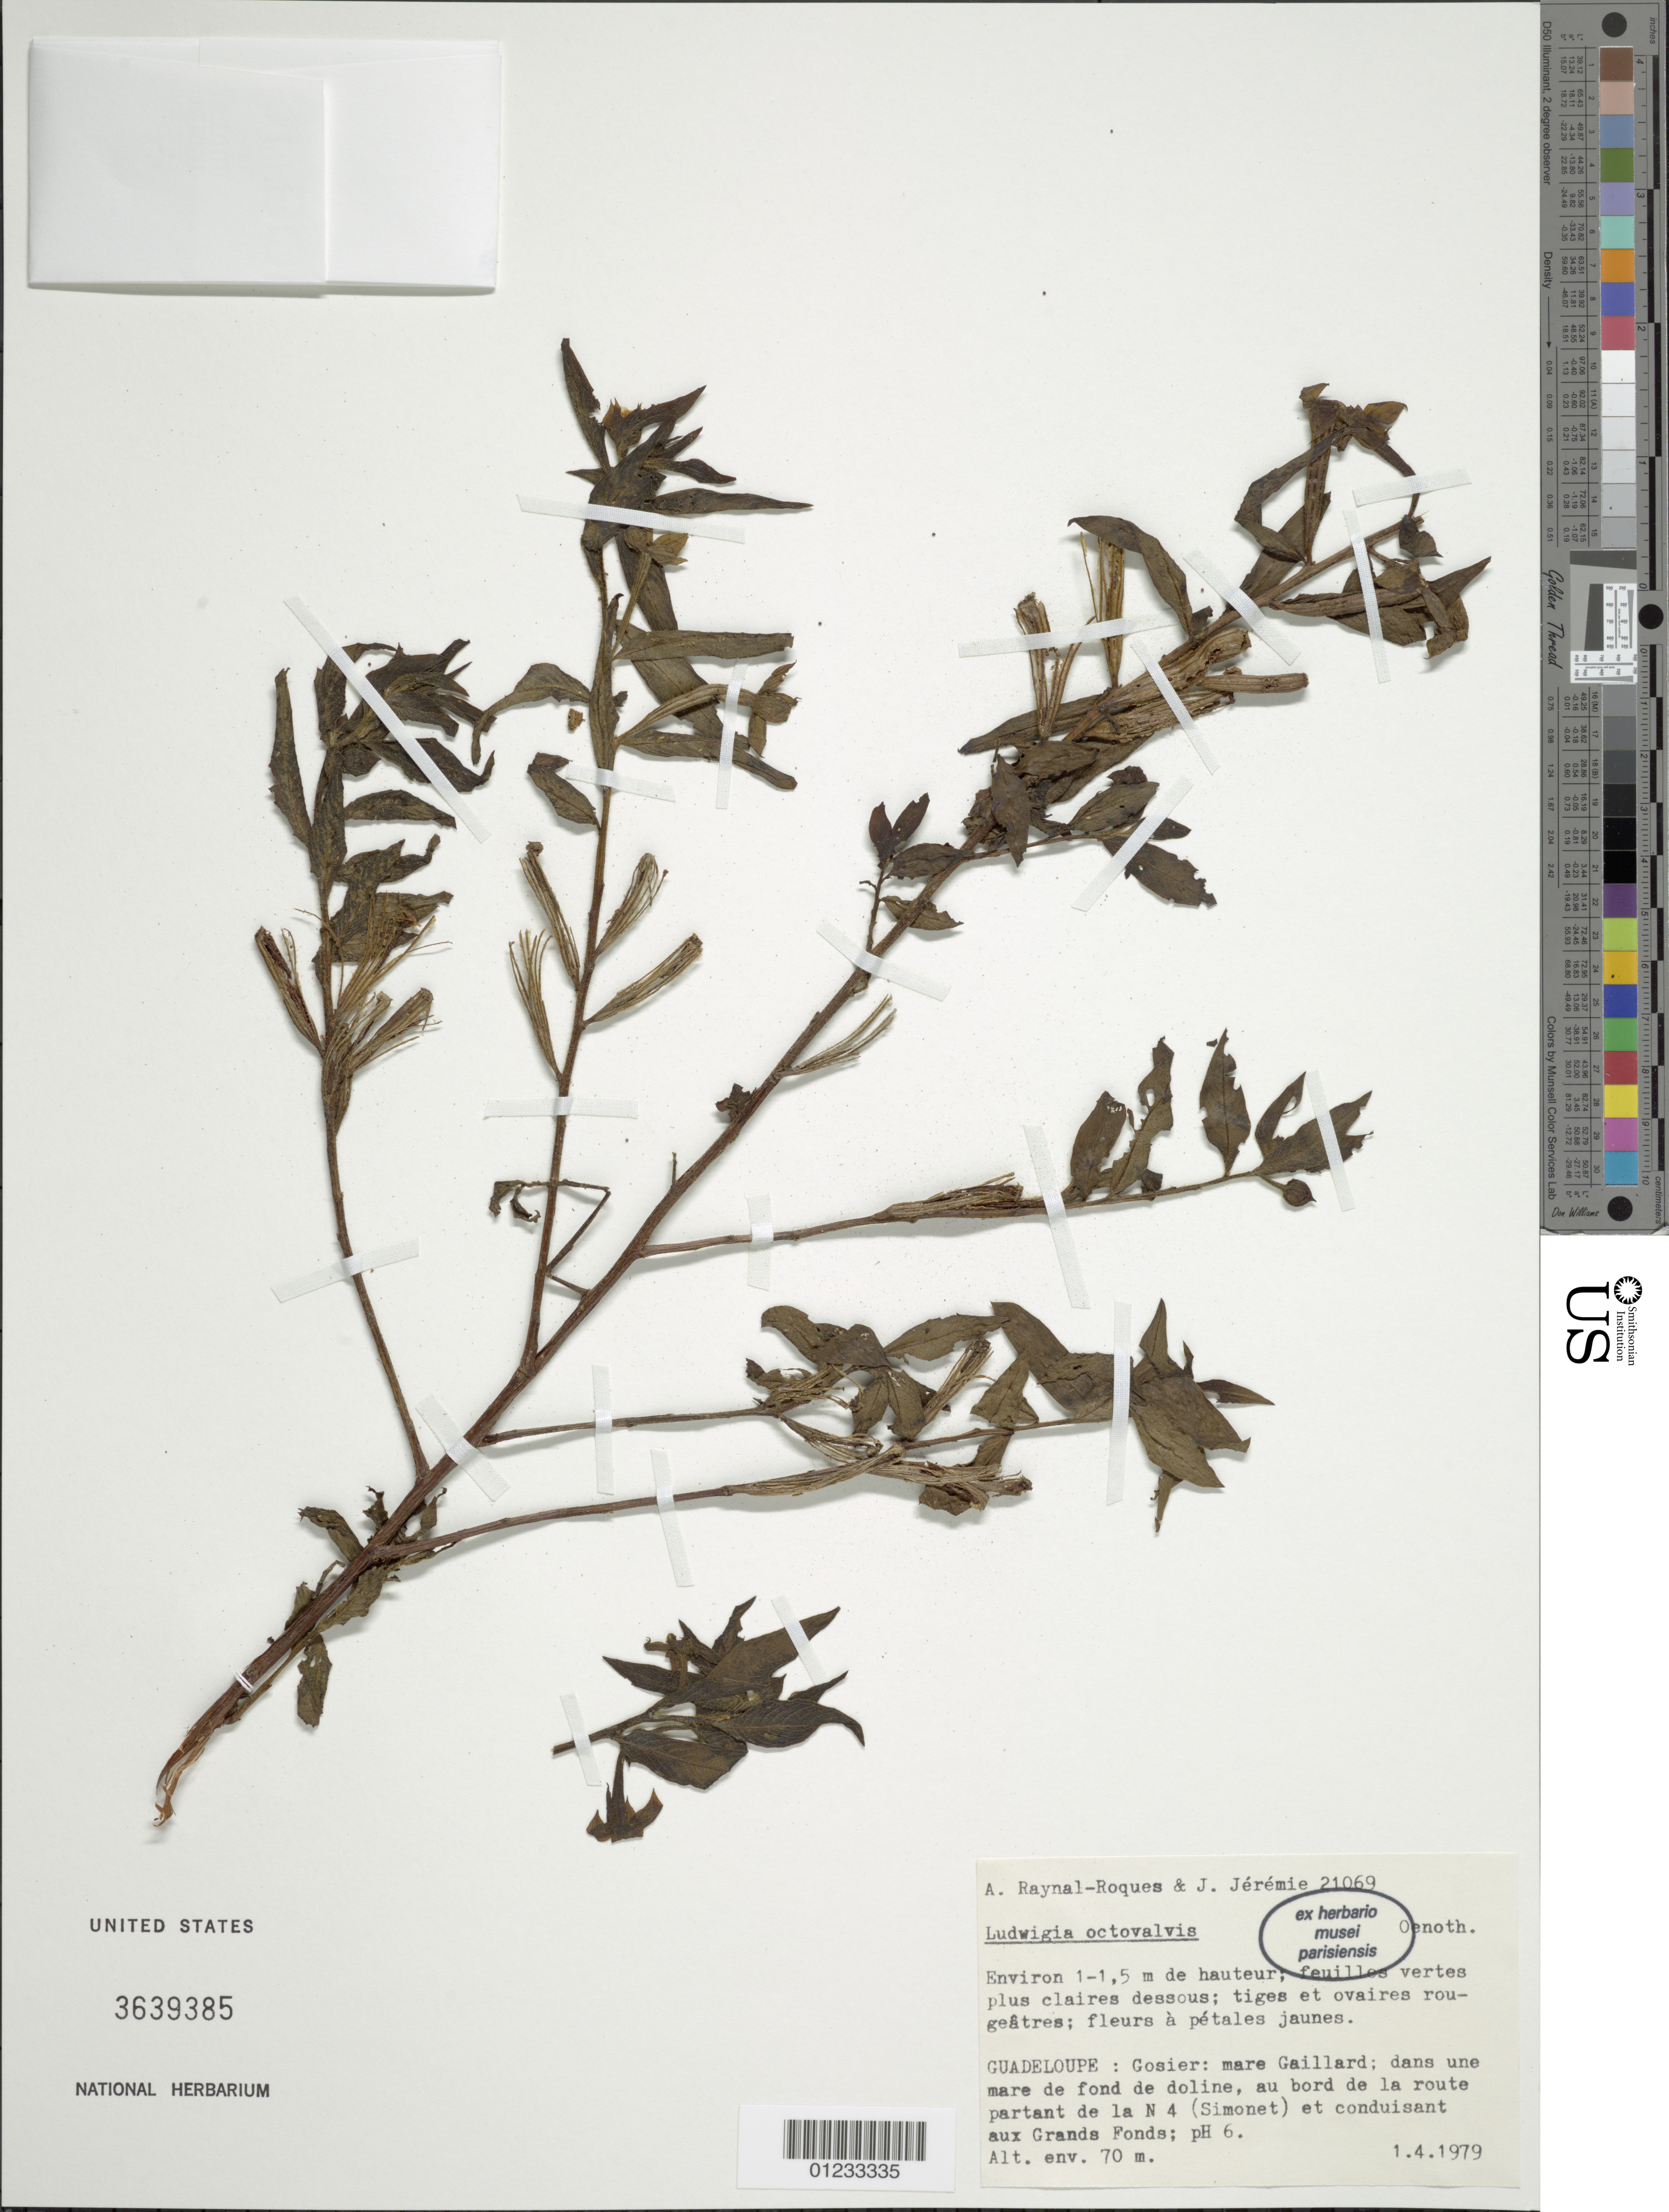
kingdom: Plantae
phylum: Tracheophyta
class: Magnoliopsida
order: Myrtales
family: Onagraceae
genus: Ludwigia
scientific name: Ludwigia octovalvis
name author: (Jacq.) P.H. Raven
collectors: A. M. Raynal & J. Jérémie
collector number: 21069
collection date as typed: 1.4.1979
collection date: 1979-04-04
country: Guadeloupe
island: Grande Terre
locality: Gosier, mare Galillard, dans une mare de fond de doline, au bord de la route partant de la N 4 (Simonet) et conduisant aux Grands Fonds.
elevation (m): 70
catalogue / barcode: US 3639385